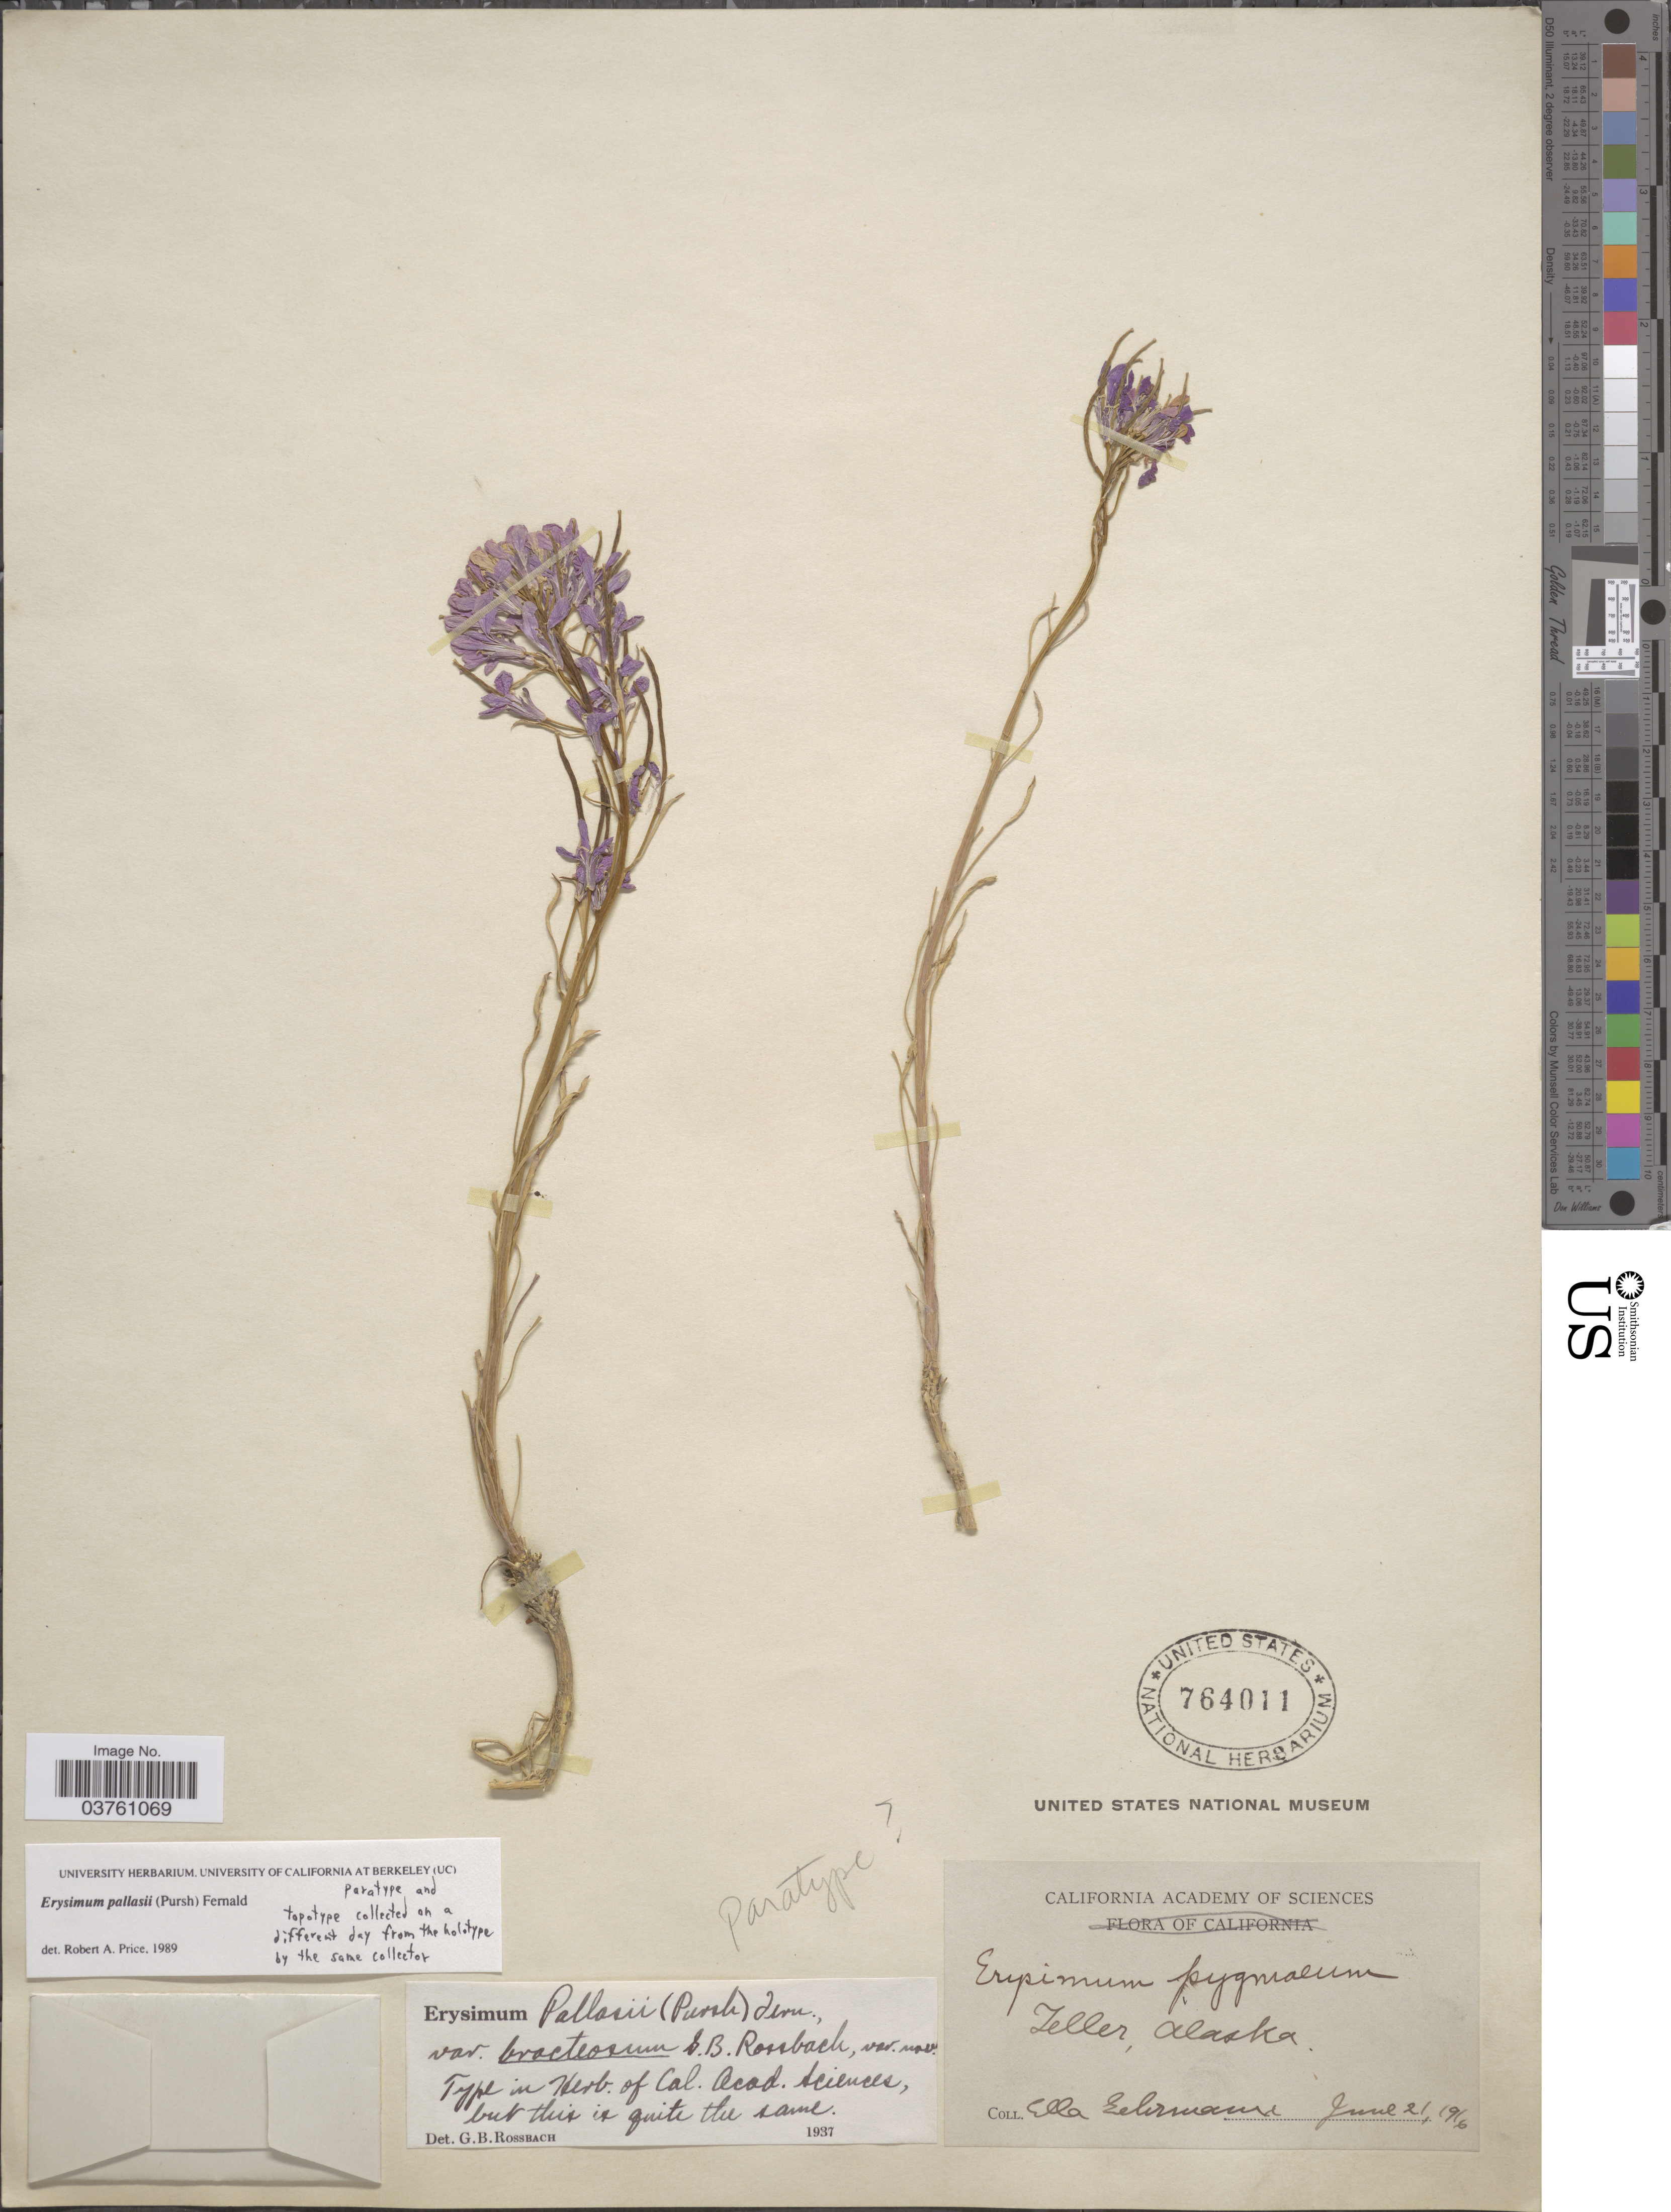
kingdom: Plantae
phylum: Tracheophyta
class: Magnoliopsida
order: Brassicales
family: Brassicaceae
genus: Erysimum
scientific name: Erysimum pallasii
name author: (Pursh) Fernald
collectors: E. Lehrmann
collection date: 1916-06-21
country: United States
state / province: Alaska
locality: Teller.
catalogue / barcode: US 764011